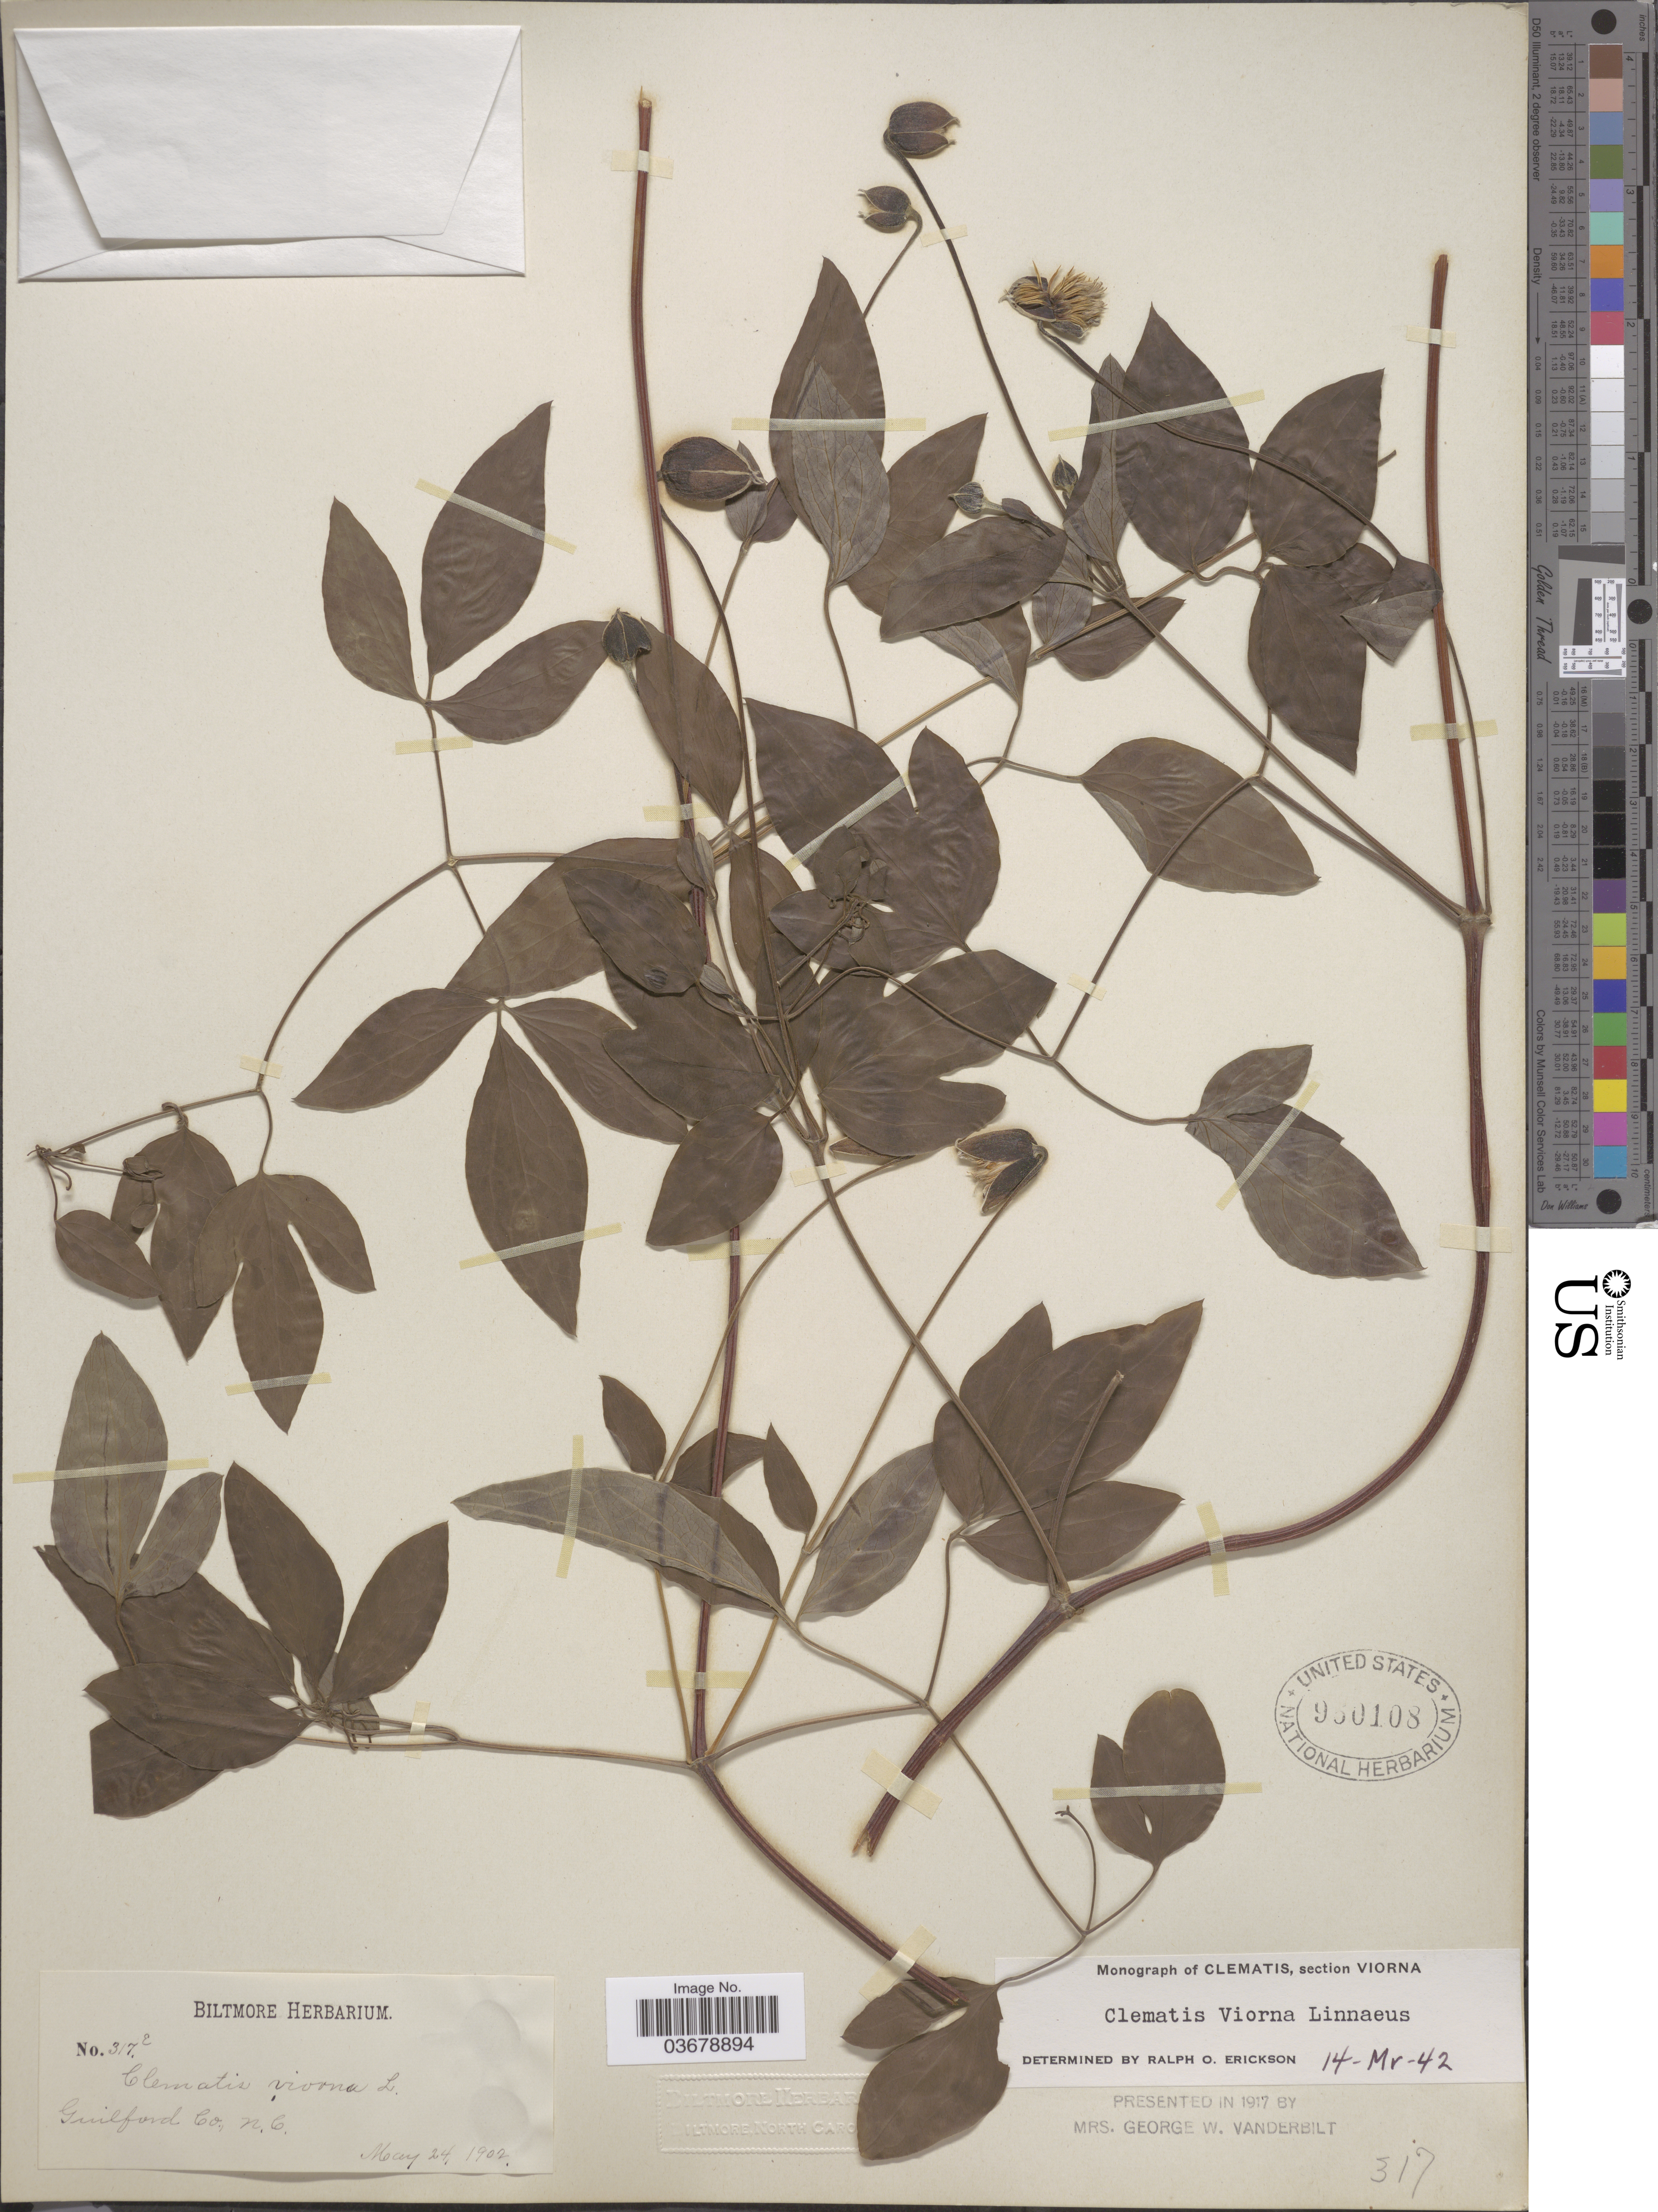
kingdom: Plantae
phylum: Tracheophyta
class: Magnoliopsida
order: Ranunculales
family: Ranunculaceae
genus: Clematis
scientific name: Clematis viorna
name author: L.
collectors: ex herb. Biltmore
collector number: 317e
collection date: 1902-05-24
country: United States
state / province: North Carolina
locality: Guilford Co.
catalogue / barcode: US 950108